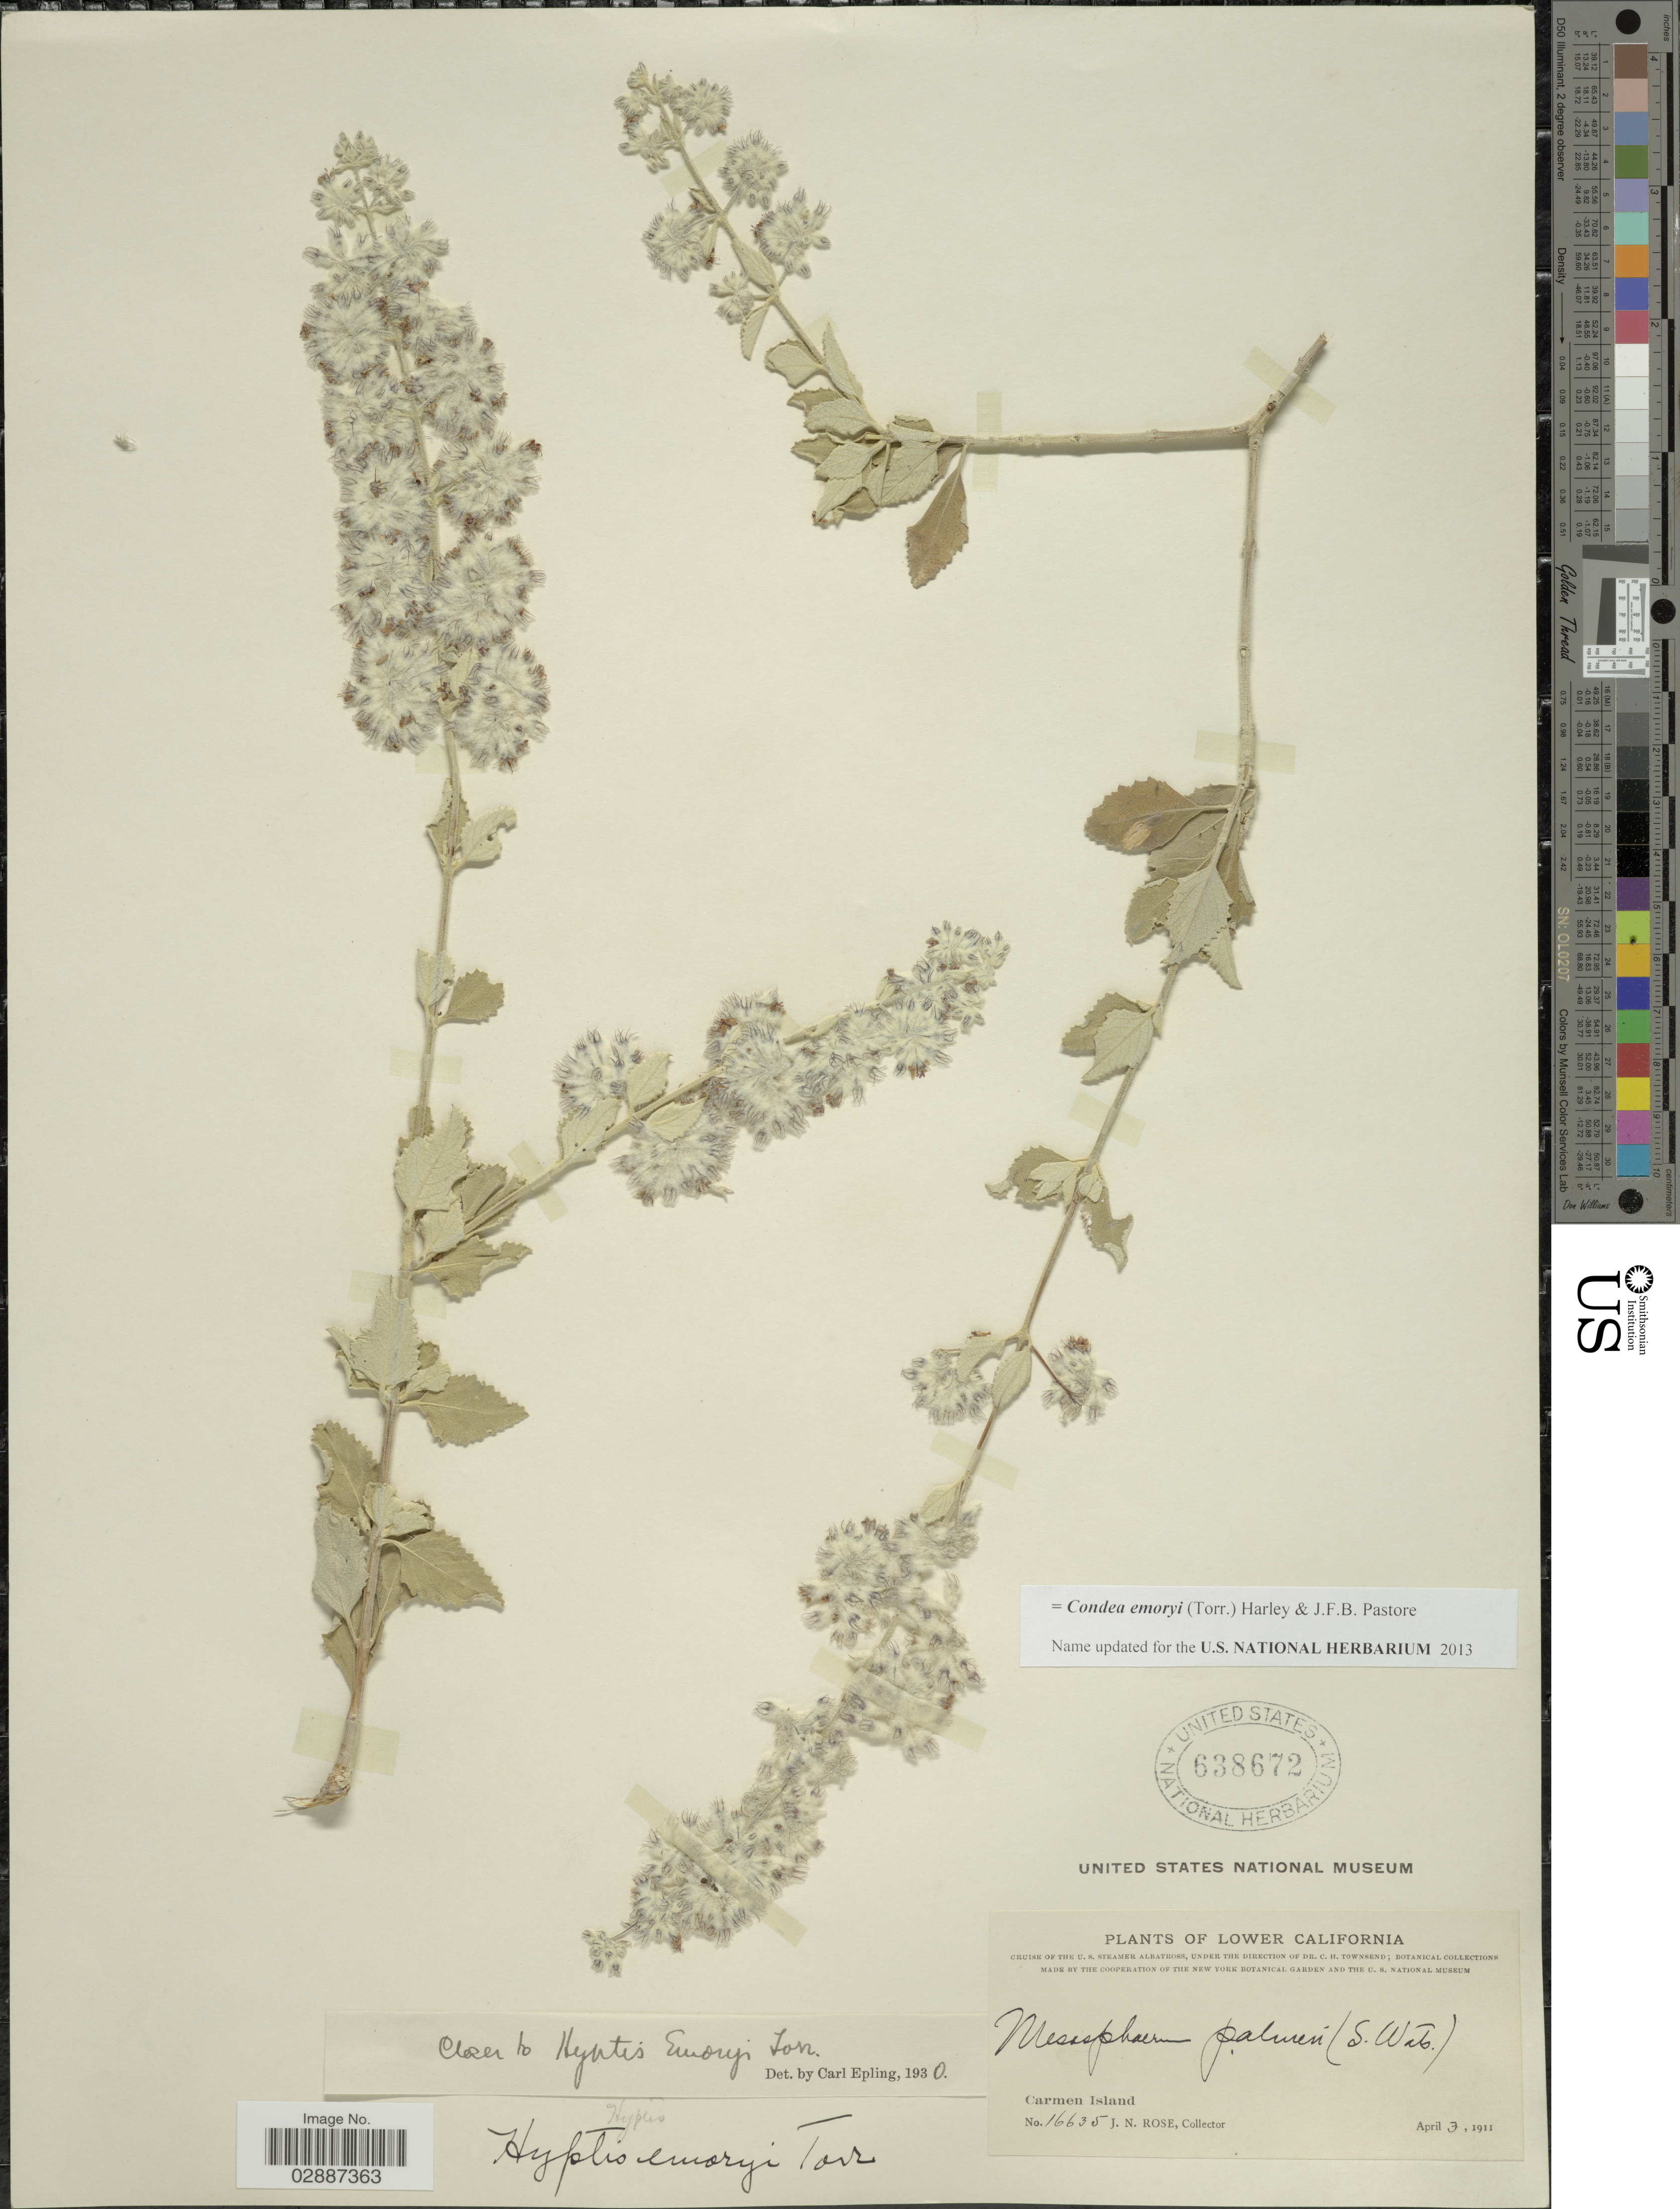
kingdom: Plantae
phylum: Tracheophyta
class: Magnoliopsida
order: Lamiales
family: Lamiaceae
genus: Condea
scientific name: Condea emoryi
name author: (Torr.) Harley & J.F.B. Pastore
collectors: J. N. Rose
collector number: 16635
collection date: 1911-04-03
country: Mexico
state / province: Baja California Sur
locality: Lower California. Carmen Island.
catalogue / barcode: US 638672